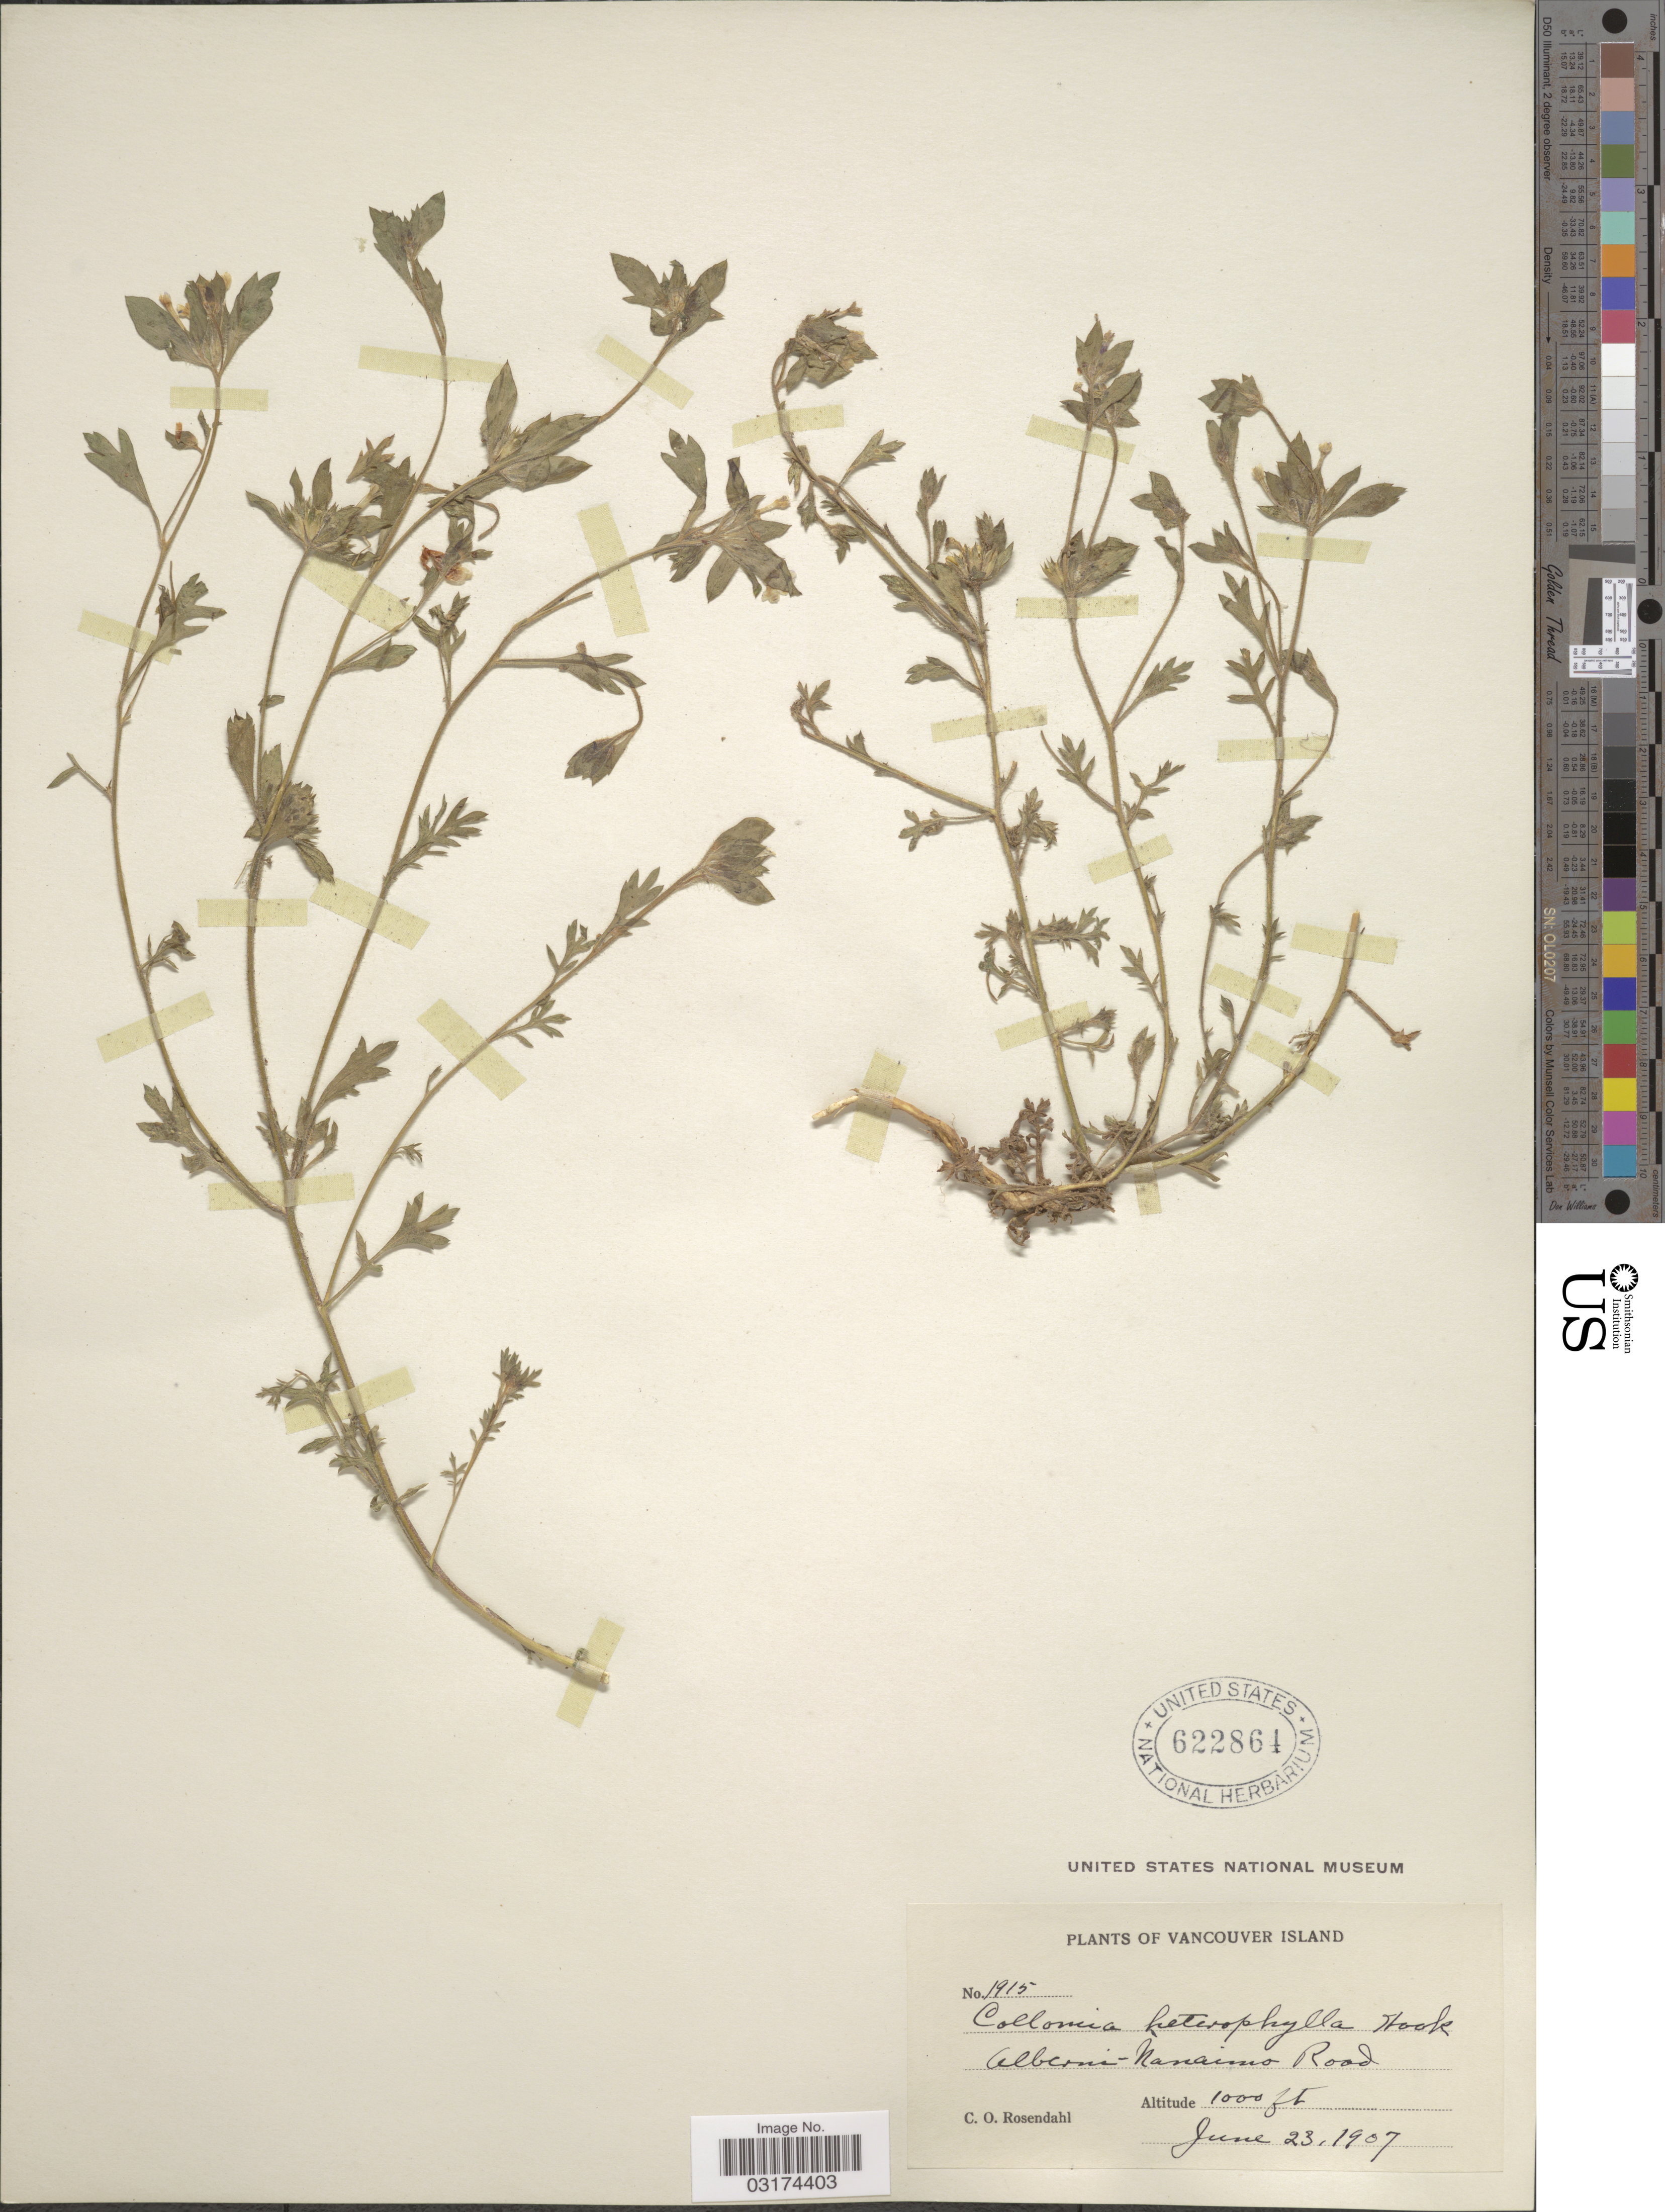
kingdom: Plantae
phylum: Tracheophyta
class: Magnoliopsida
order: Ericales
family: Polemoniaceae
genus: Collomia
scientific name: Collomia heterophylla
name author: Hook.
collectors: C. O. Rosendahl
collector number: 1915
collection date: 1907-06-23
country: Canada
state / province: British Columbia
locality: Vancouver Island. Alberni-Nanaimo Road.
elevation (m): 305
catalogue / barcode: US 622864